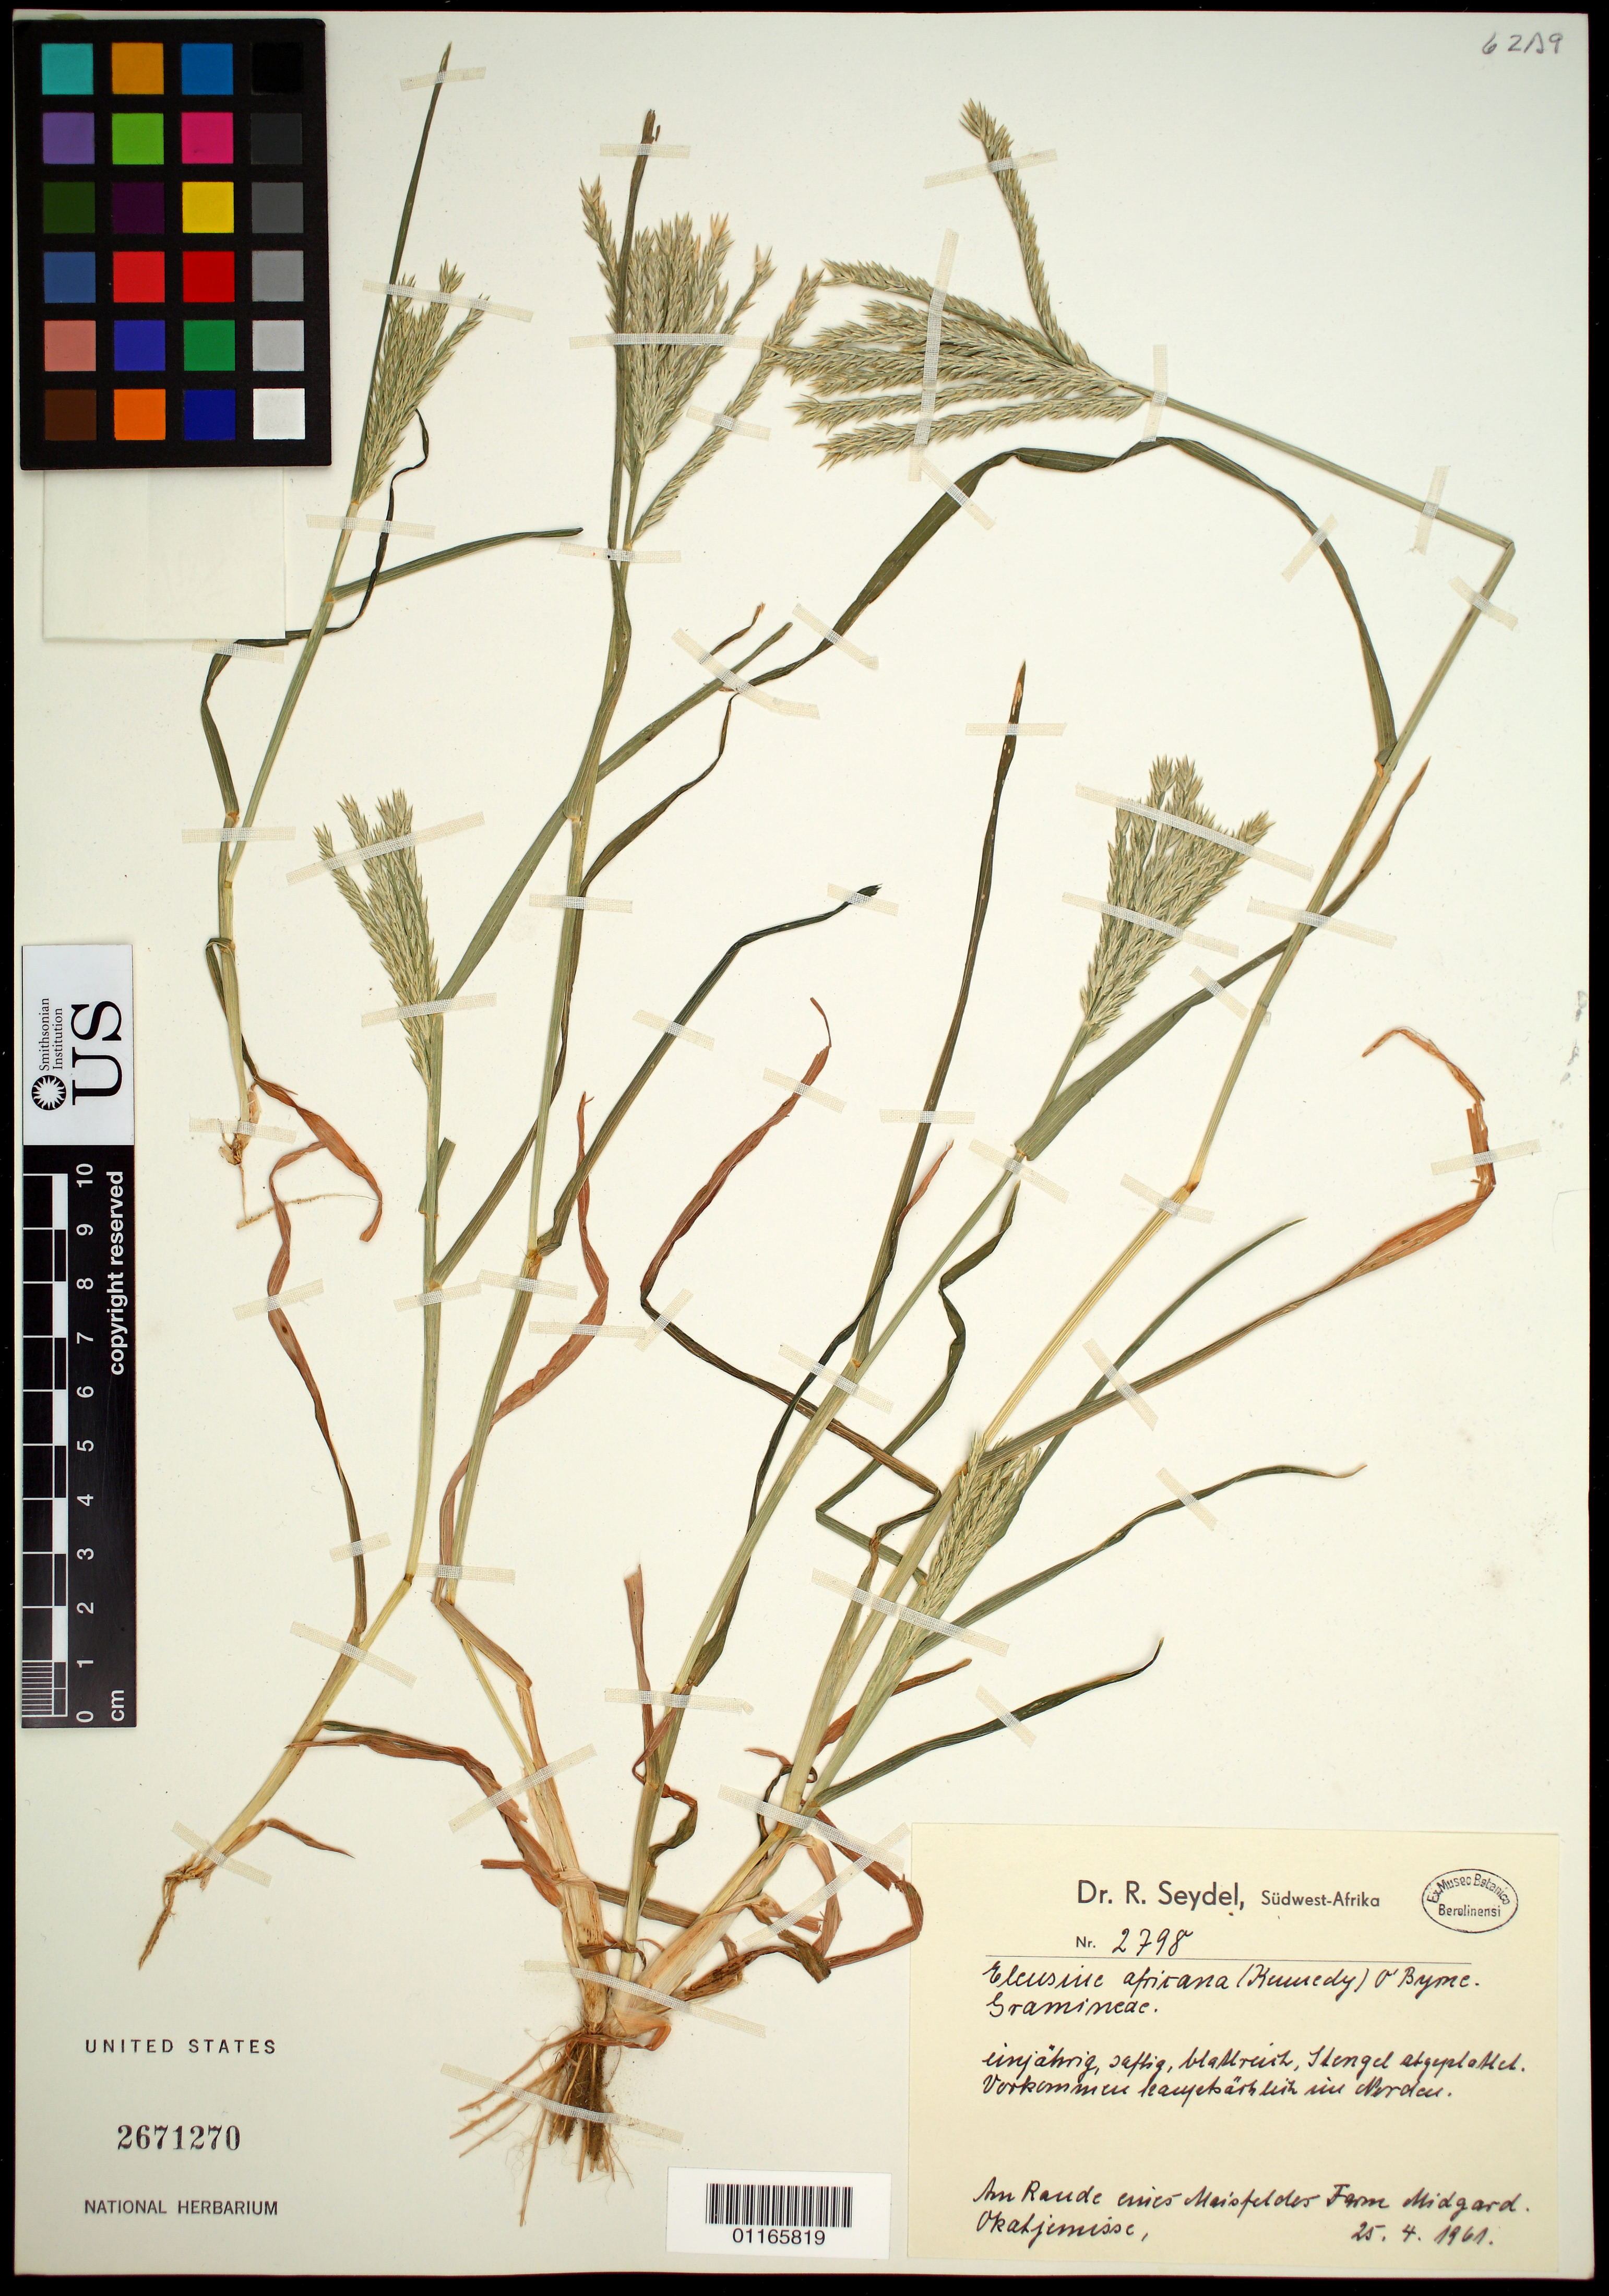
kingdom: Plantae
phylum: Tracheophyta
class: Liliopsida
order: Poales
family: Poaceae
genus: Eleusine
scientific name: Eleusine africana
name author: Kenn.-O'Byrne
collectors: R. Seydel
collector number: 2798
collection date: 1961-04-25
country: Namibia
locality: An Raude emies Maisfeldes Farm Midgard. Okaljemisse.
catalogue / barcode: US 2671270